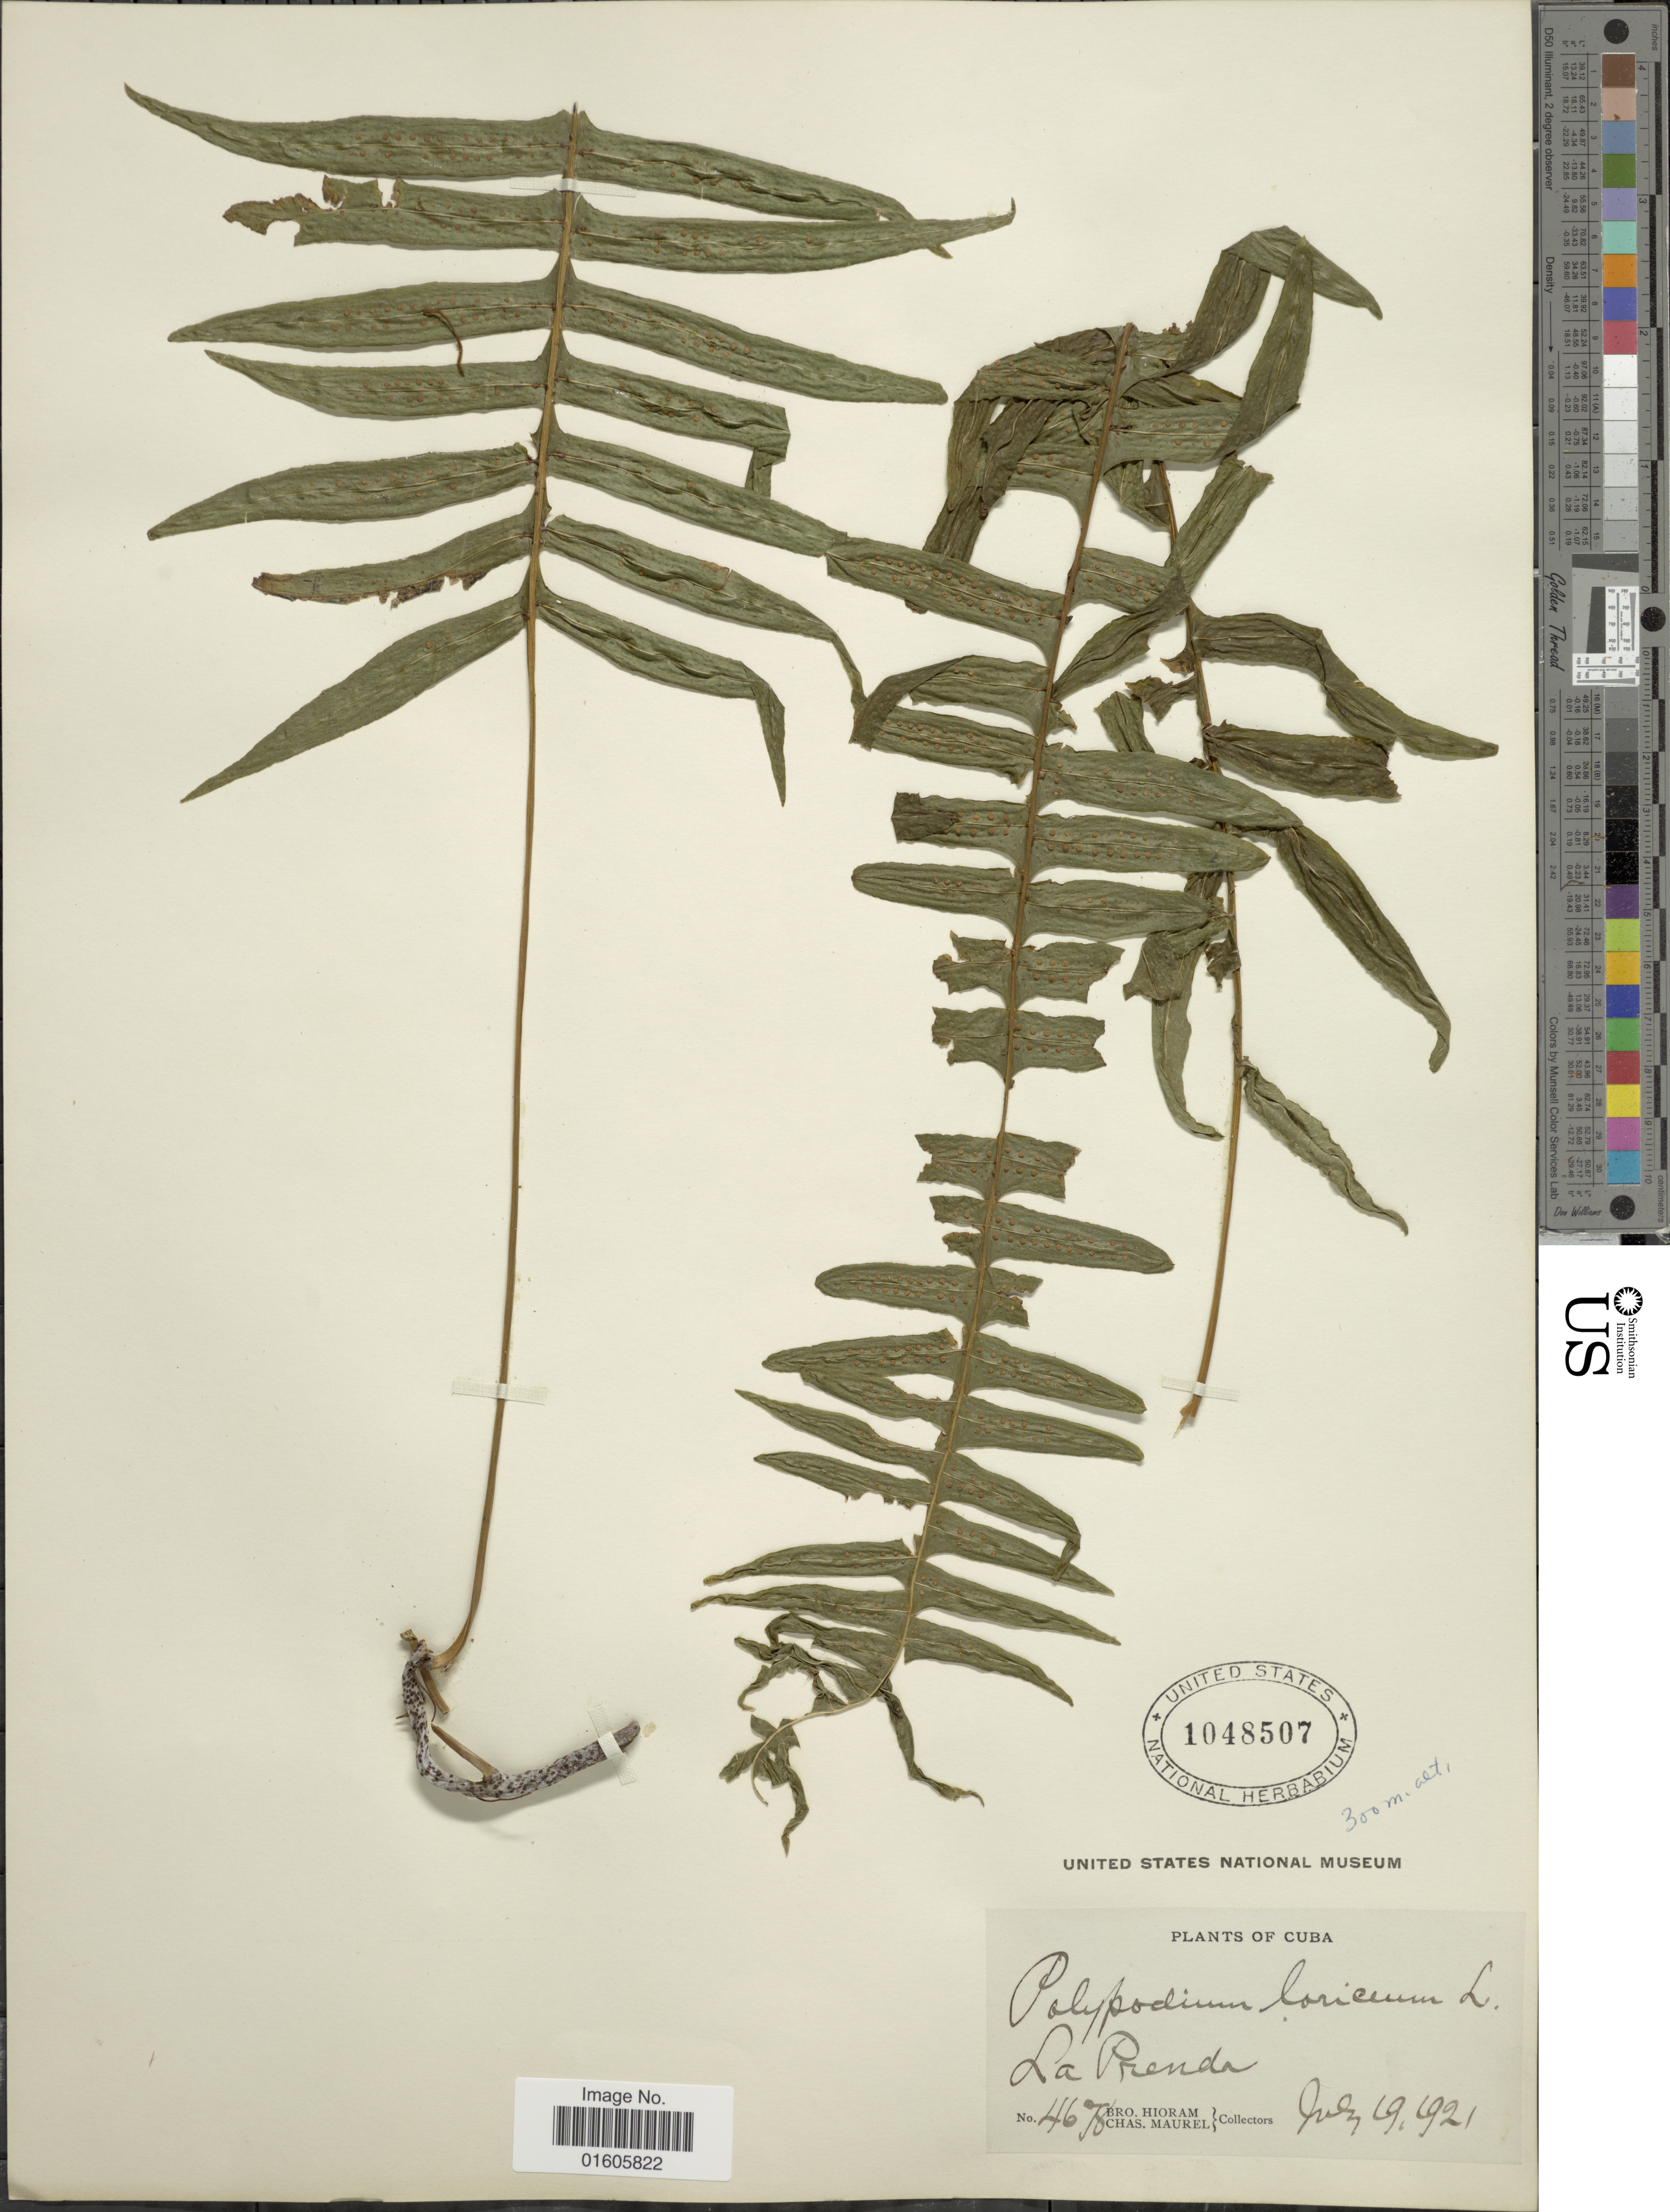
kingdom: Plantae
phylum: Tracheophyta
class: Polypodiopsida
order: Polypodiales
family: Polypodiaceae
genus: Serpocaulon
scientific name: Serpocaulon loriceum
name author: (L.) A.R. Sm.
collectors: Bro. Hioram & C. Maurel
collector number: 4678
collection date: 1921-07-19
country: Cuba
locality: La Prenda.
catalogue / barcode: US 1048507